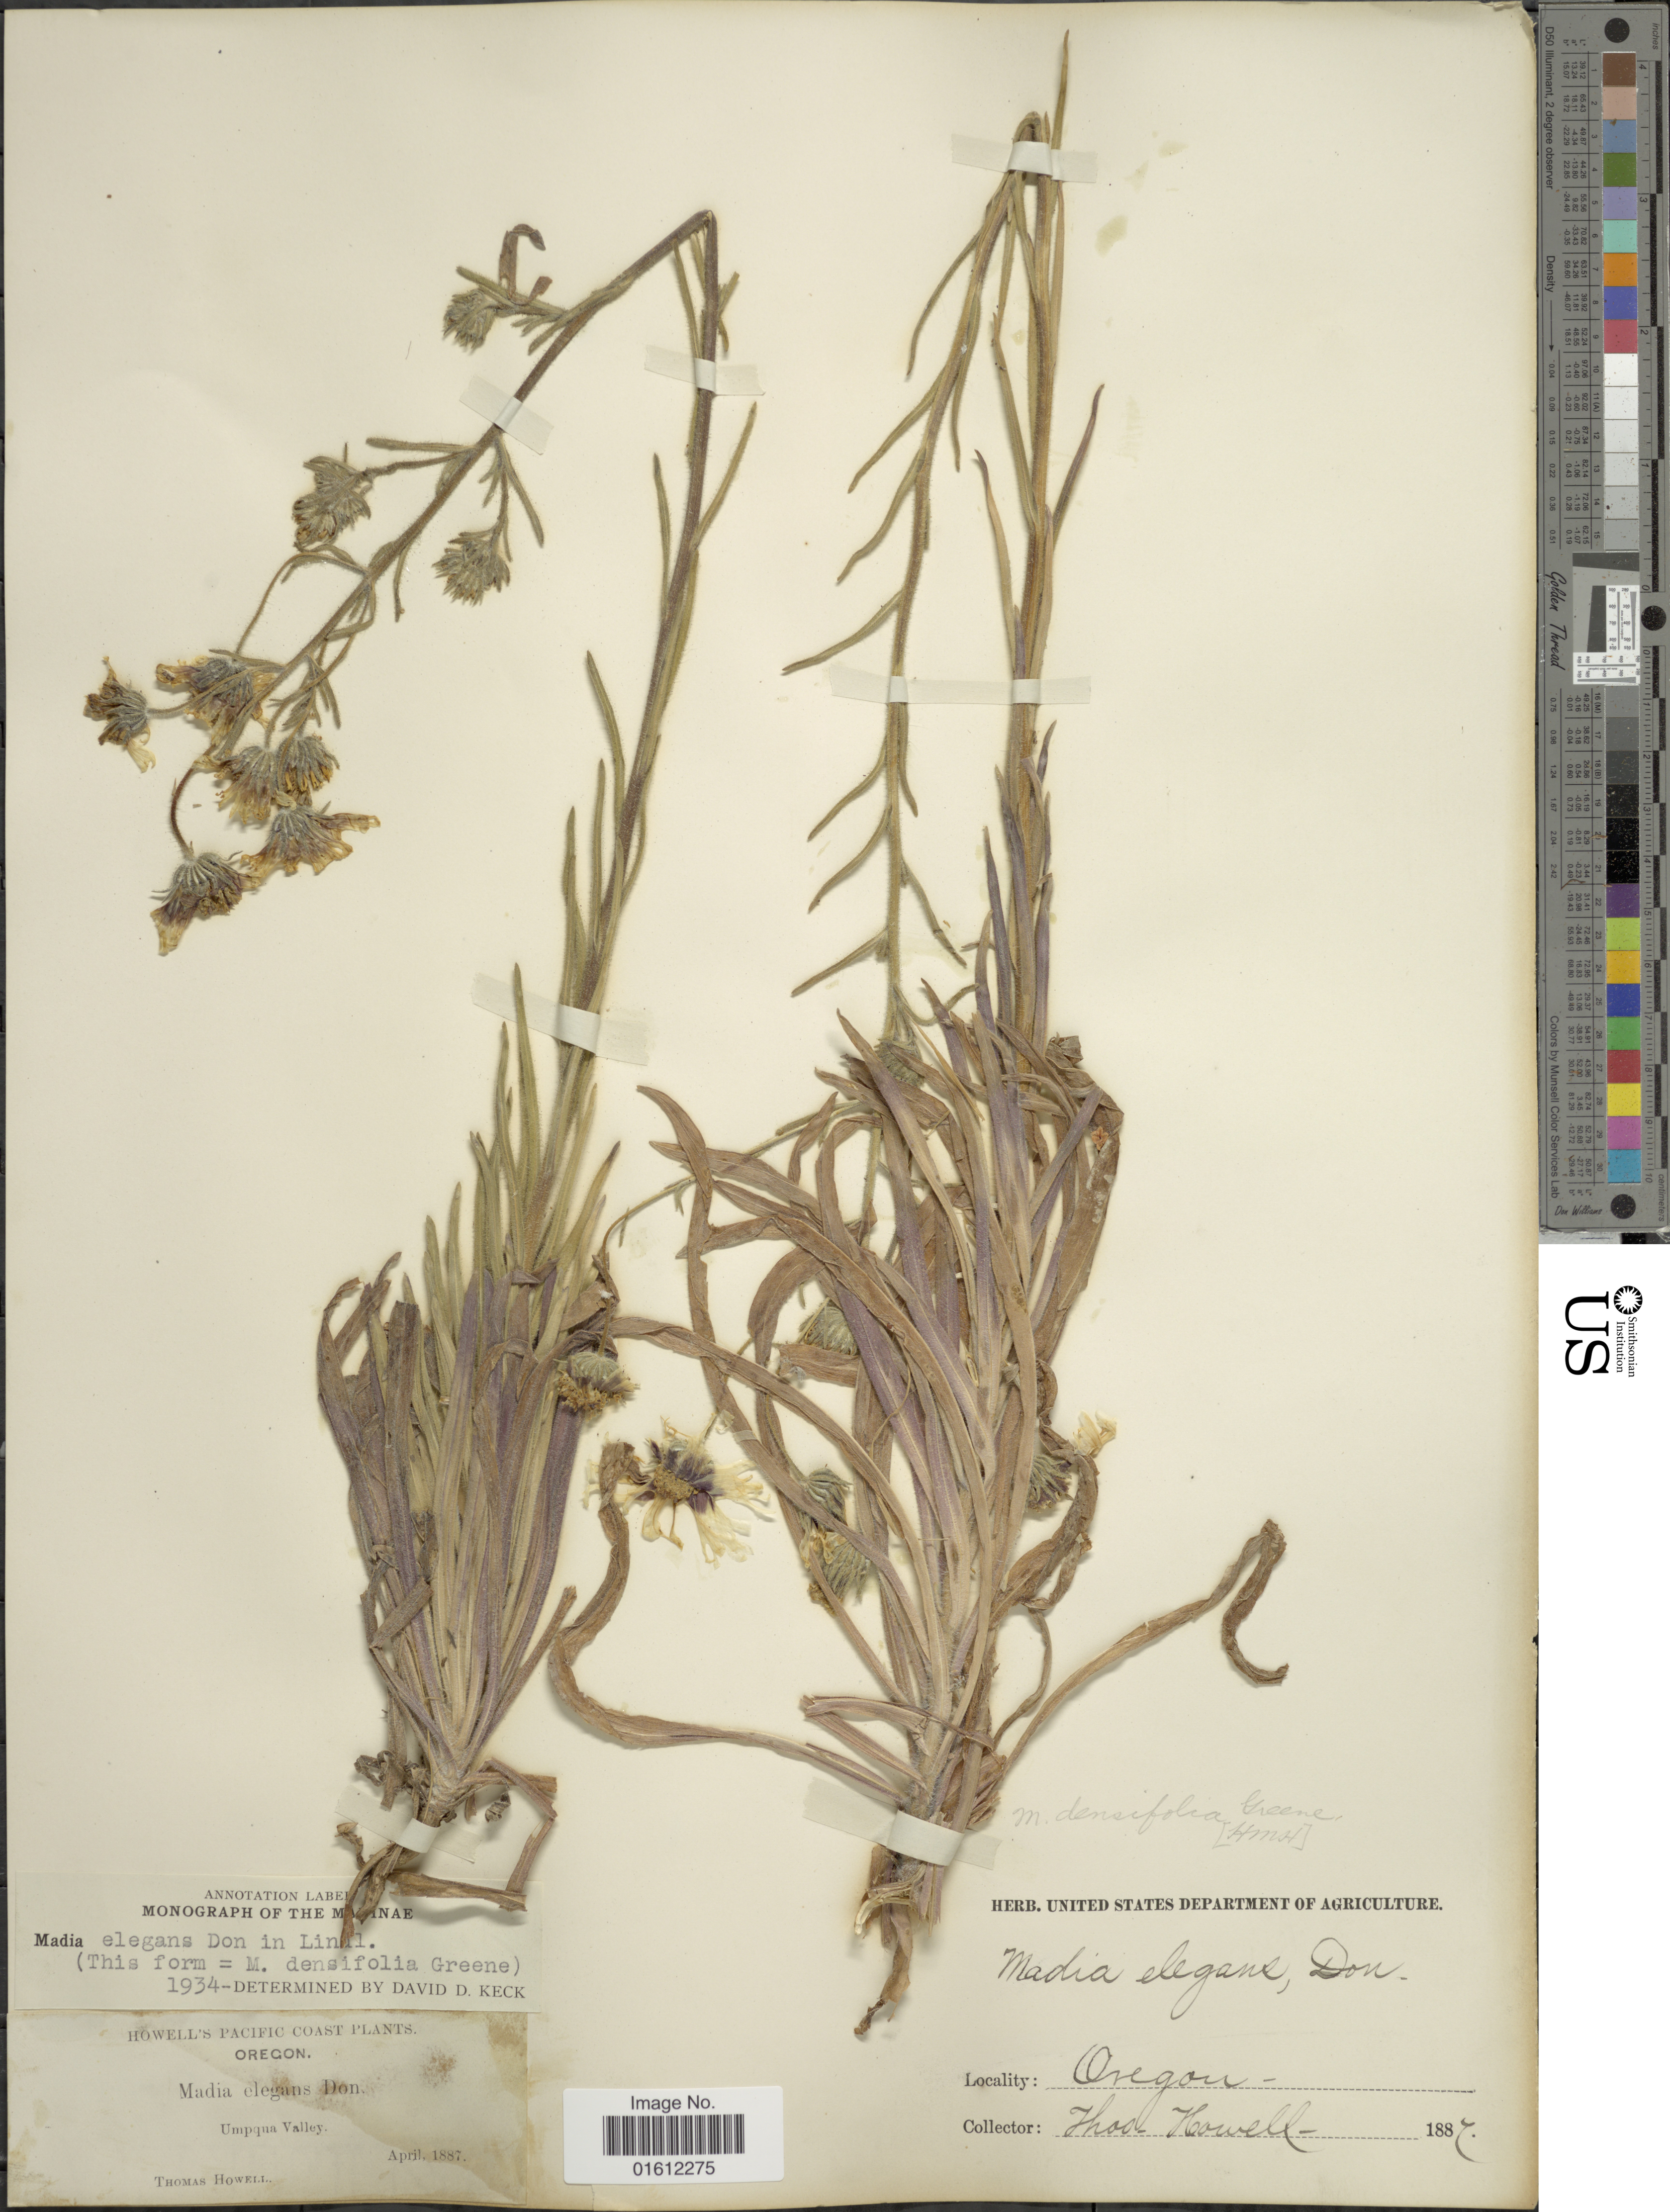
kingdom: Plantae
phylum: Tracheophyta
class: Magnoliopsida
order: Asterales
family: Asteraceae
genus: Madia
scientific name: Madia elegans subsp. densifolia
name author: (Greene) D.D. Keck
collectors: T. Howell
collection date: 1887-04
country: United States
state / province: Oregon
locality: Pacific Coast, Umpqu Valley